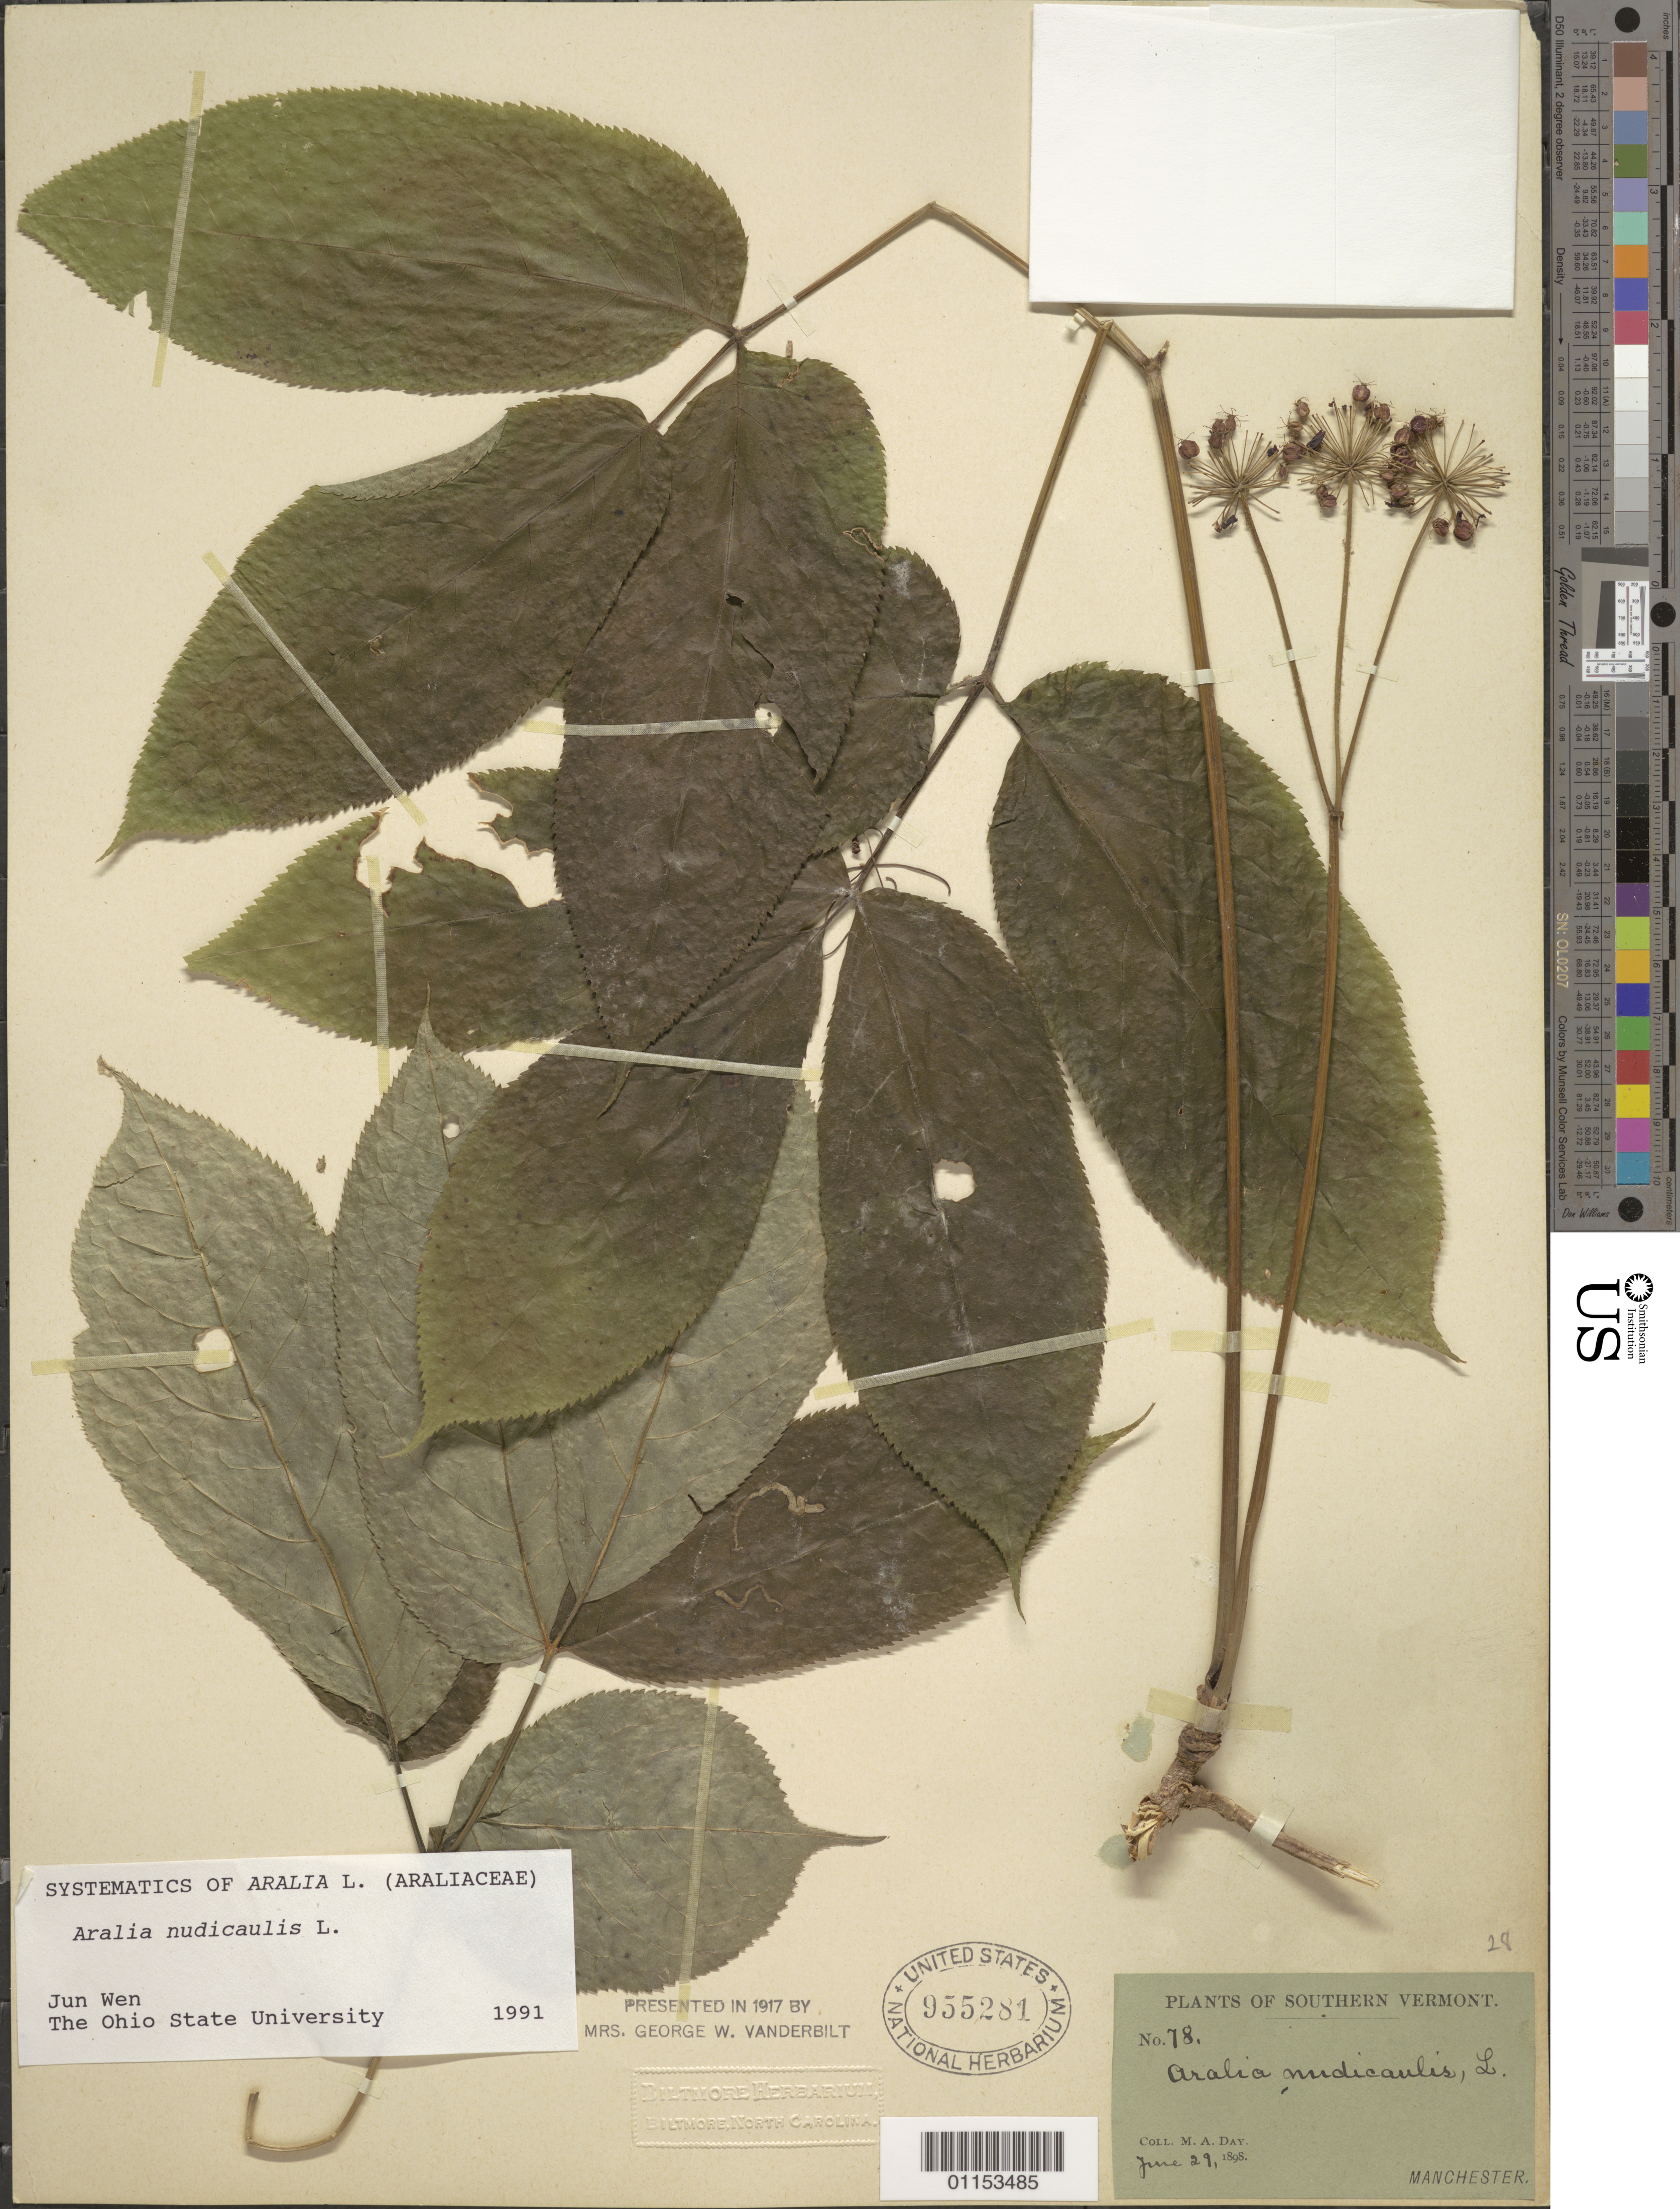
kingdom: Plantae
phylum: Tracheophyta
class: Magnoliopsida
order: Apiales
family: Araliaceae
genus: Aralia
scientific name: Aralia nudicaulis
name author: L.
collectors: M. Day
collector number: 78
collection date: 1898-06-29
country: United States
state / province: Vermont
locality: Manchester.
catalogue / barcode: US 955281